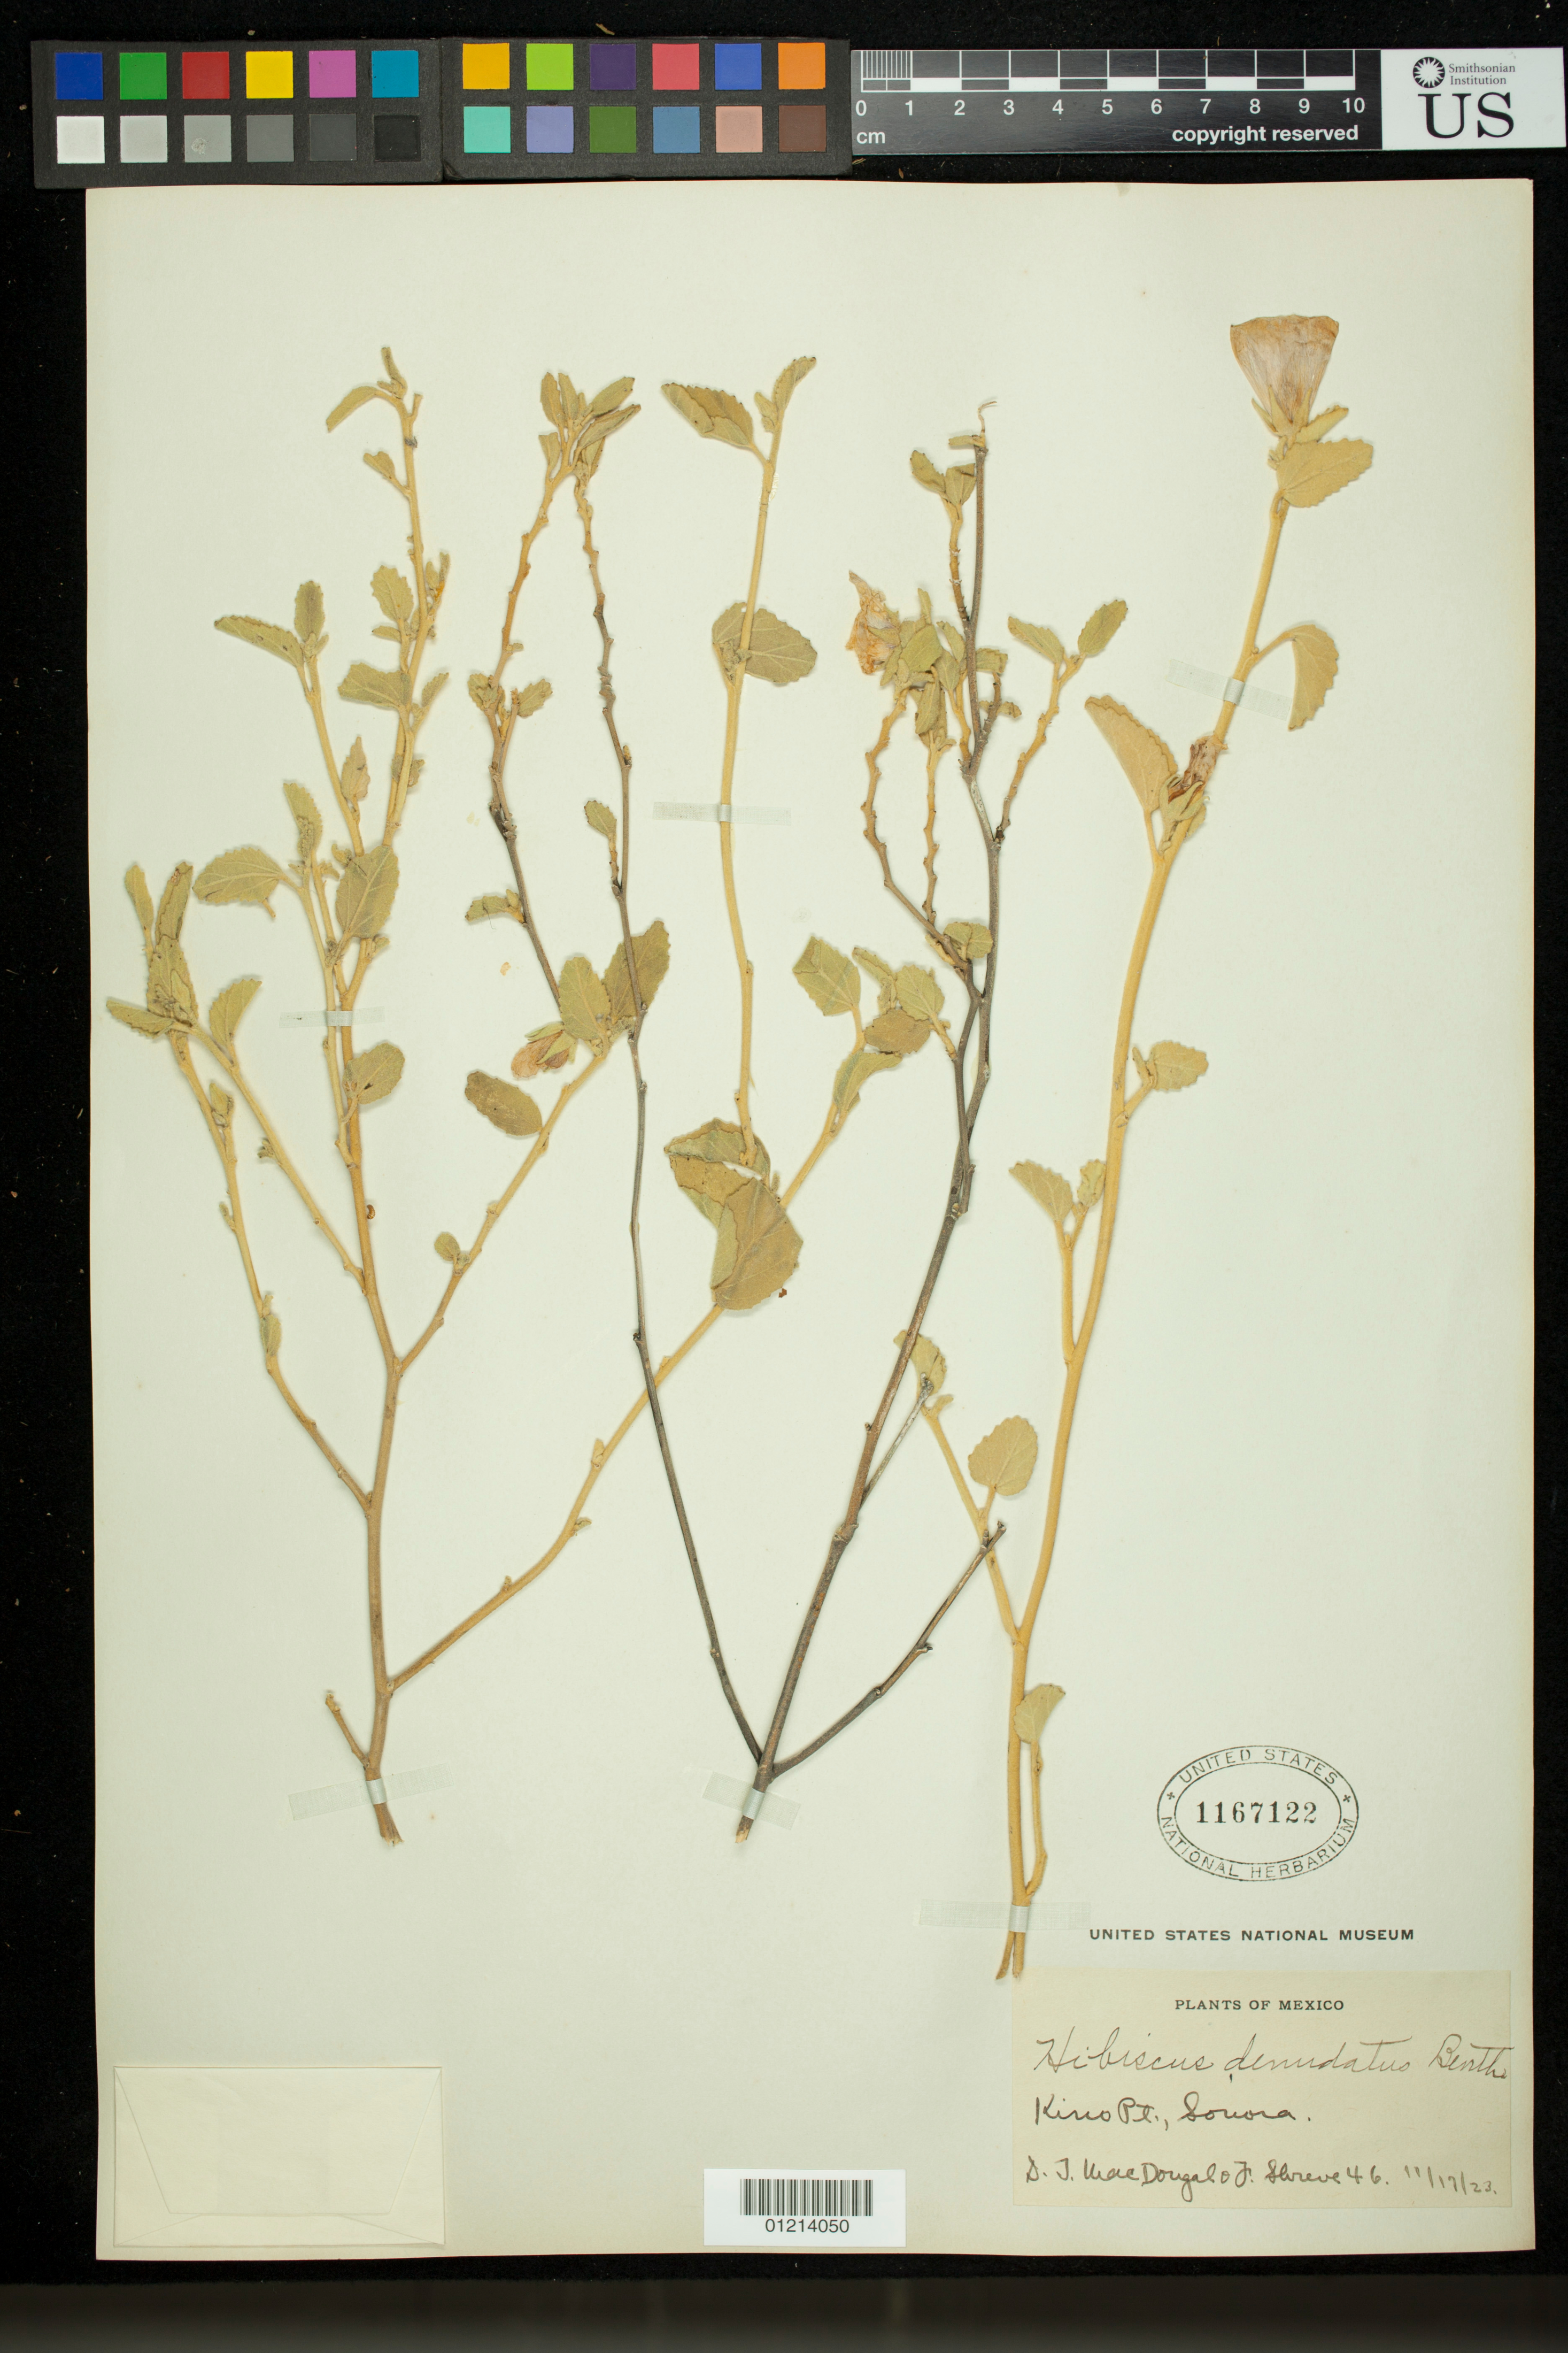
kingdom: Plantae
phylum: Tracheophyta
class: Magnoliopsida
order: Malvales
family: Malvaceae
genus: Hibiscus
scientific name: Hibiscus denudatus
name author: Benth.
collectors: D. T. MacDougal & F. Shreve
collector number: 46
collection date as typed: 17 Nov 1923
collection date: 1923-11-17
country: Mexico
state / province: Sonora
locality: Kino Pt., Sonora.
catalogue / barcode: US 1167122